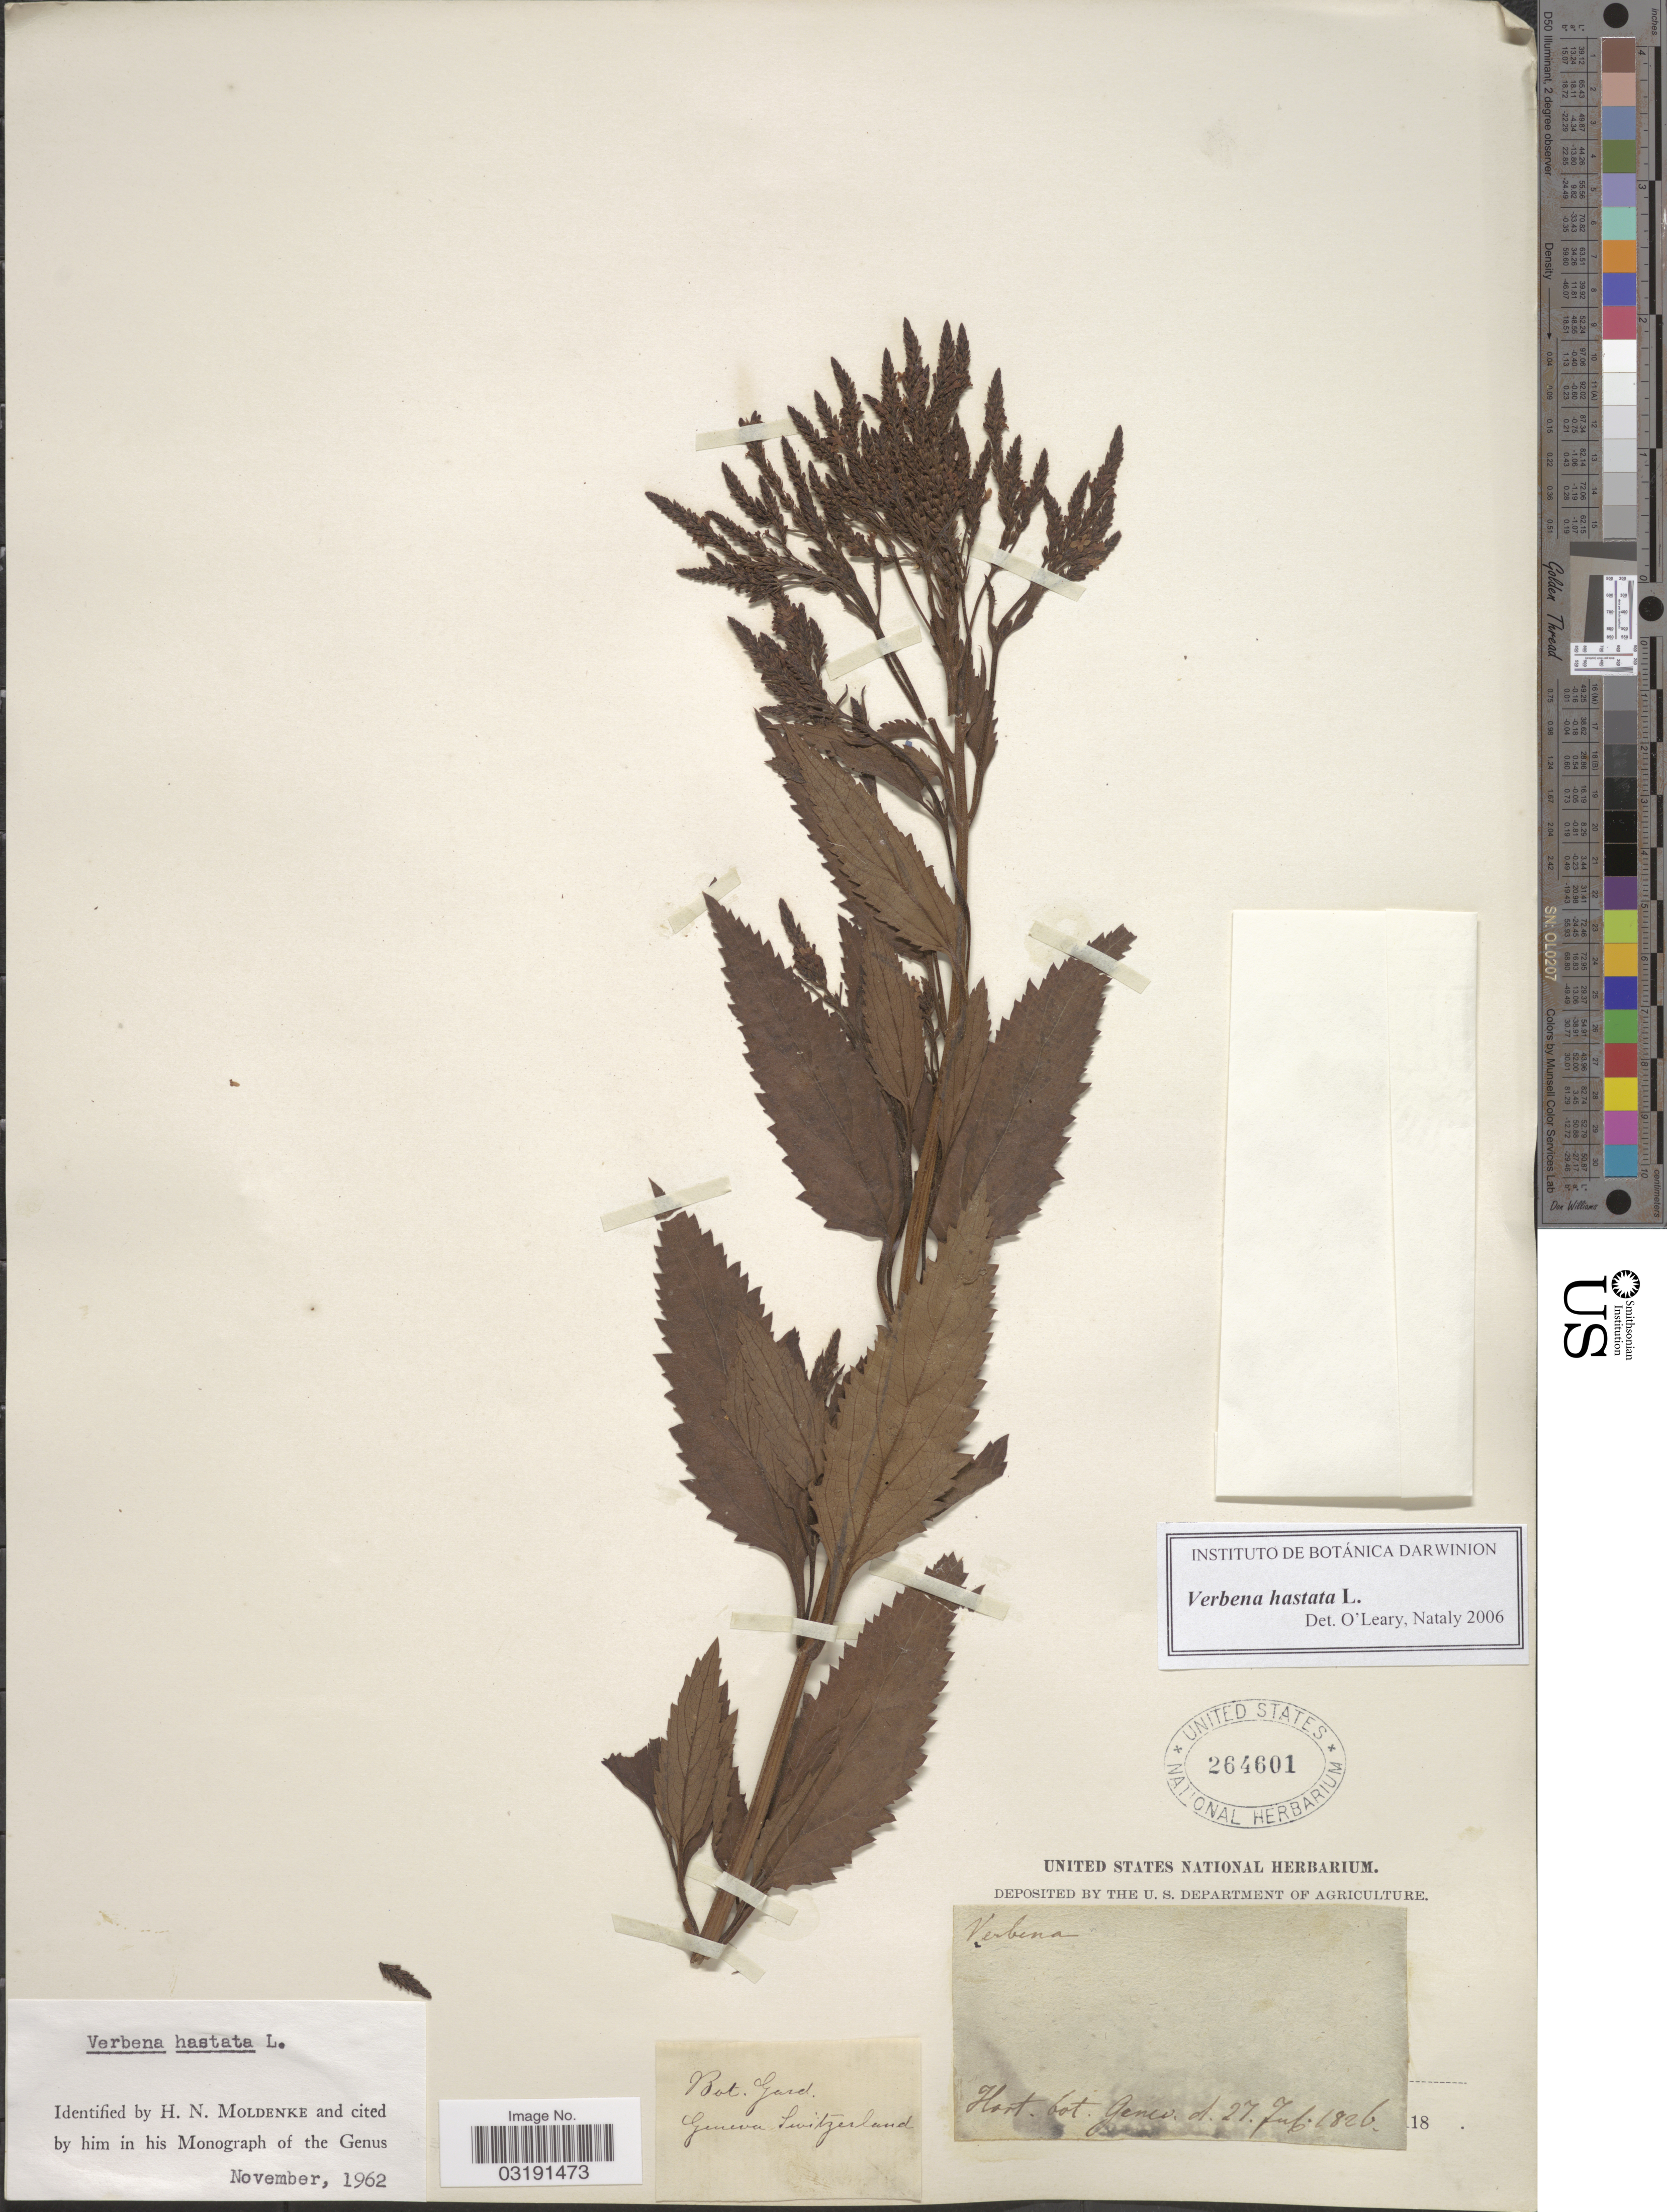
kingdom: Plantae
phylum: Tracheophyta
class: Magnoliopsida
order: Lamiales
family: Verbenaceae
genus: Verbena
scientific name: Verbena hastata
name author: L.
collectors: ex herb. United States National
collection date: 1826-07-27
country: Switzerland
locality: Hort. bot. Genev. Bot. Gard. Geneva Switzerland.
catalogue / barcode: US 264601